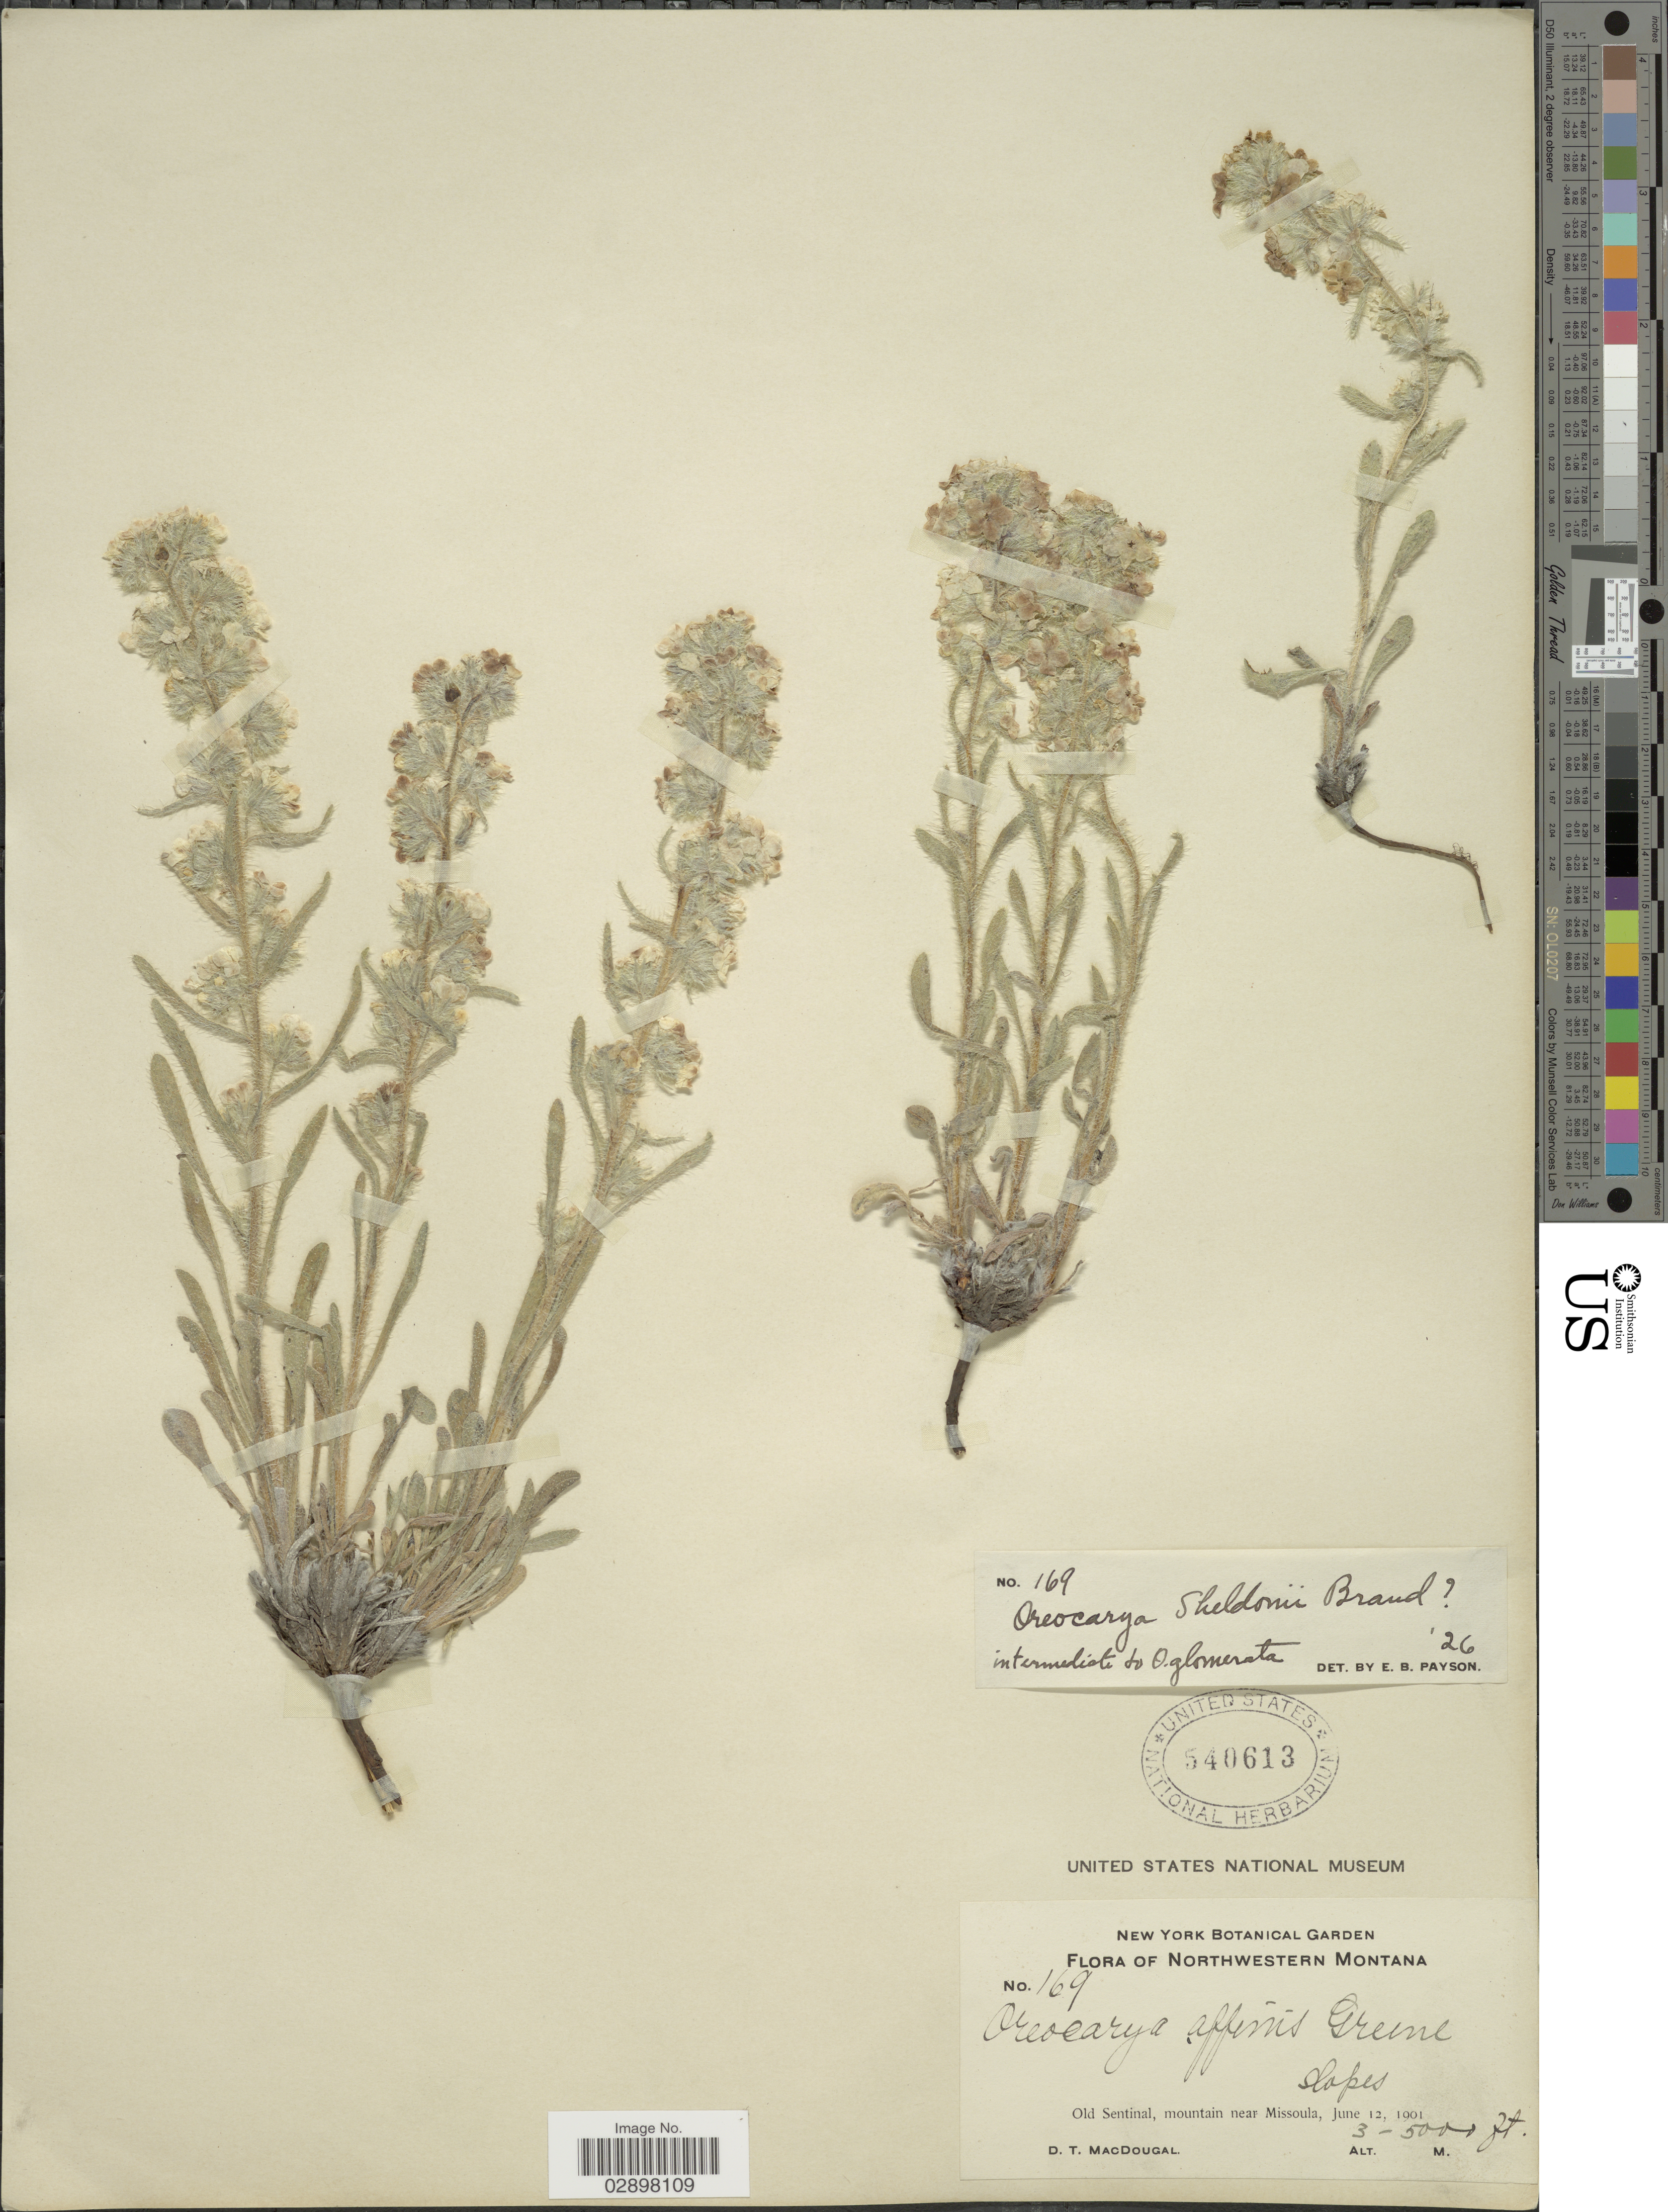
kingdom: Plantae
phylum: Tracheophyta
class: Magnoliopsida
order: Boraginales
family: Boraginaceae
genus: Cryptantha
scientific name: Cryptantha sheldonii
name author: (Brand) Payson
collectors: D. T. MacDougal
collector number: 169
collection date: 1901-06-12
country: United States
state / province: Montana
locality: Northwestern Montana, Old Sentinal, mountain near Missoula.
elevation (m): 914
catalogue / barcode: US 540613